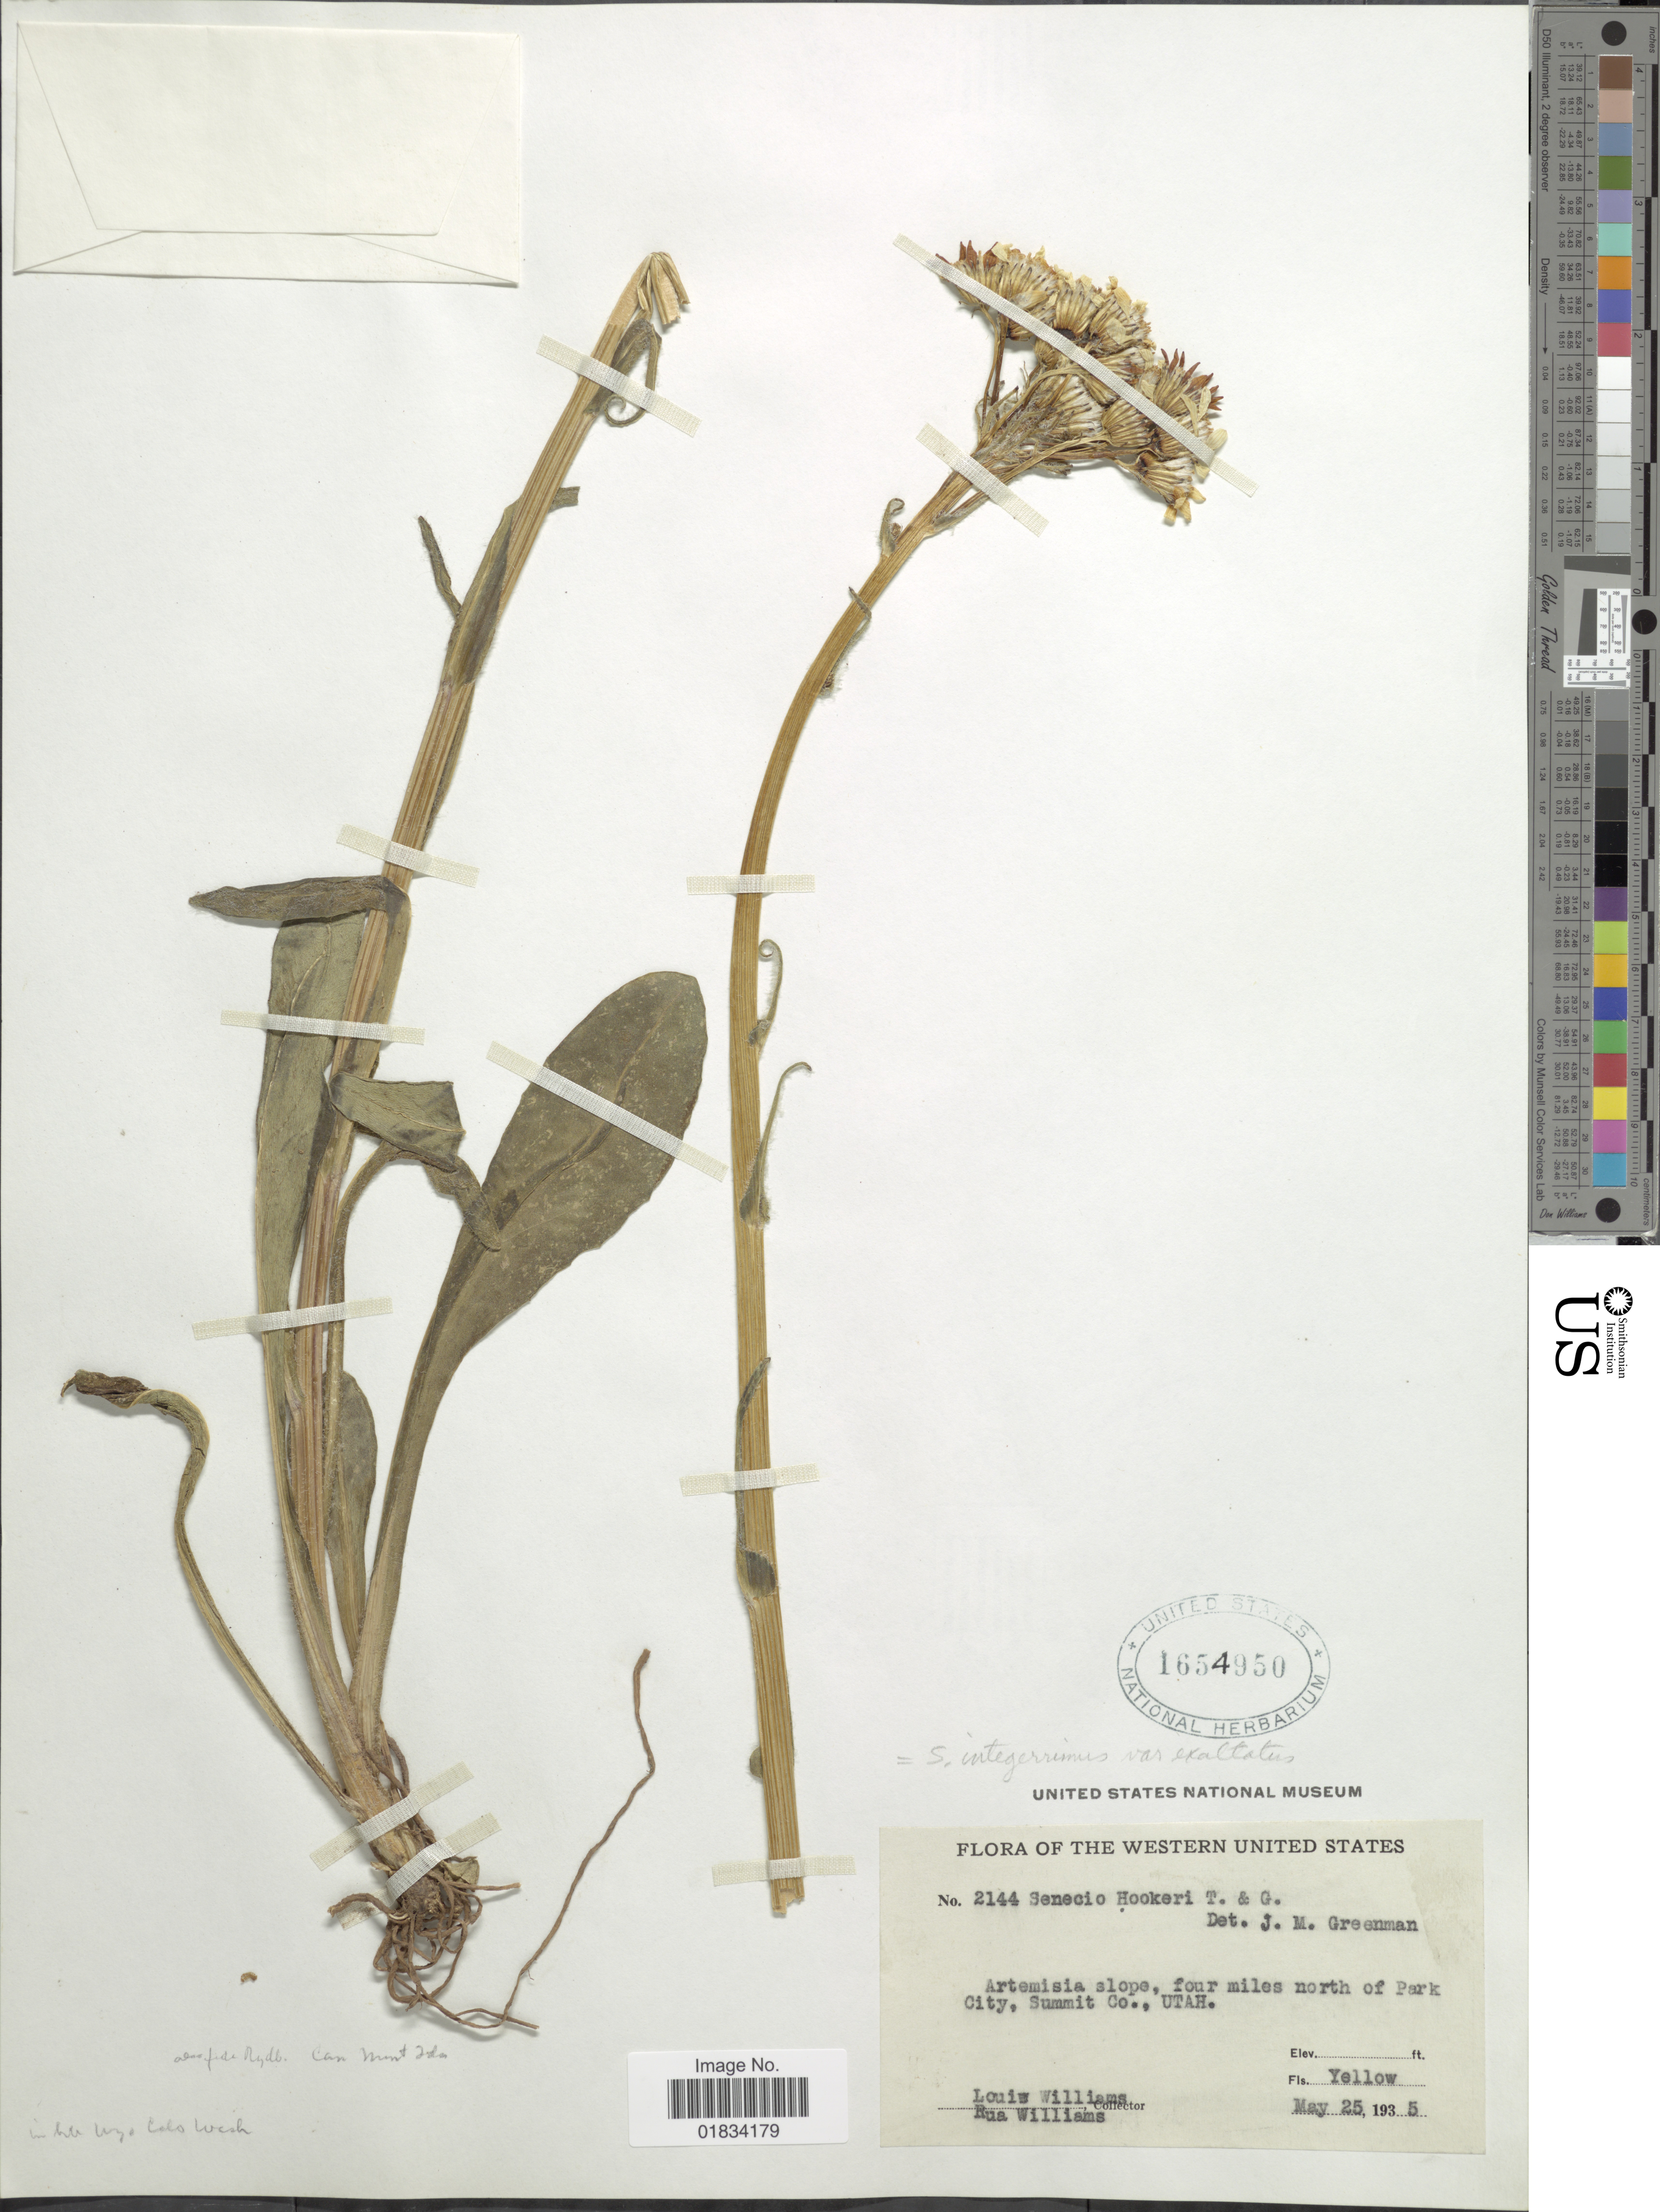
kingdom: Plantae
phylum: Tracheophyta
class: Magnoliopsida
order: Asterales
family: Asteraceae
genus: Senecio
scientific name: Senecio integerrimus var. exaltatus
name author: (Nutt.) Cronq.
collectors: L. O. Williams & T. P. Williams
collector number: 2144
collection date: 1935-05-25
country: United States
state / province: Utah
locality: Four miles north of Park City, Summit Co.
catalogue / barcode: US 1654950